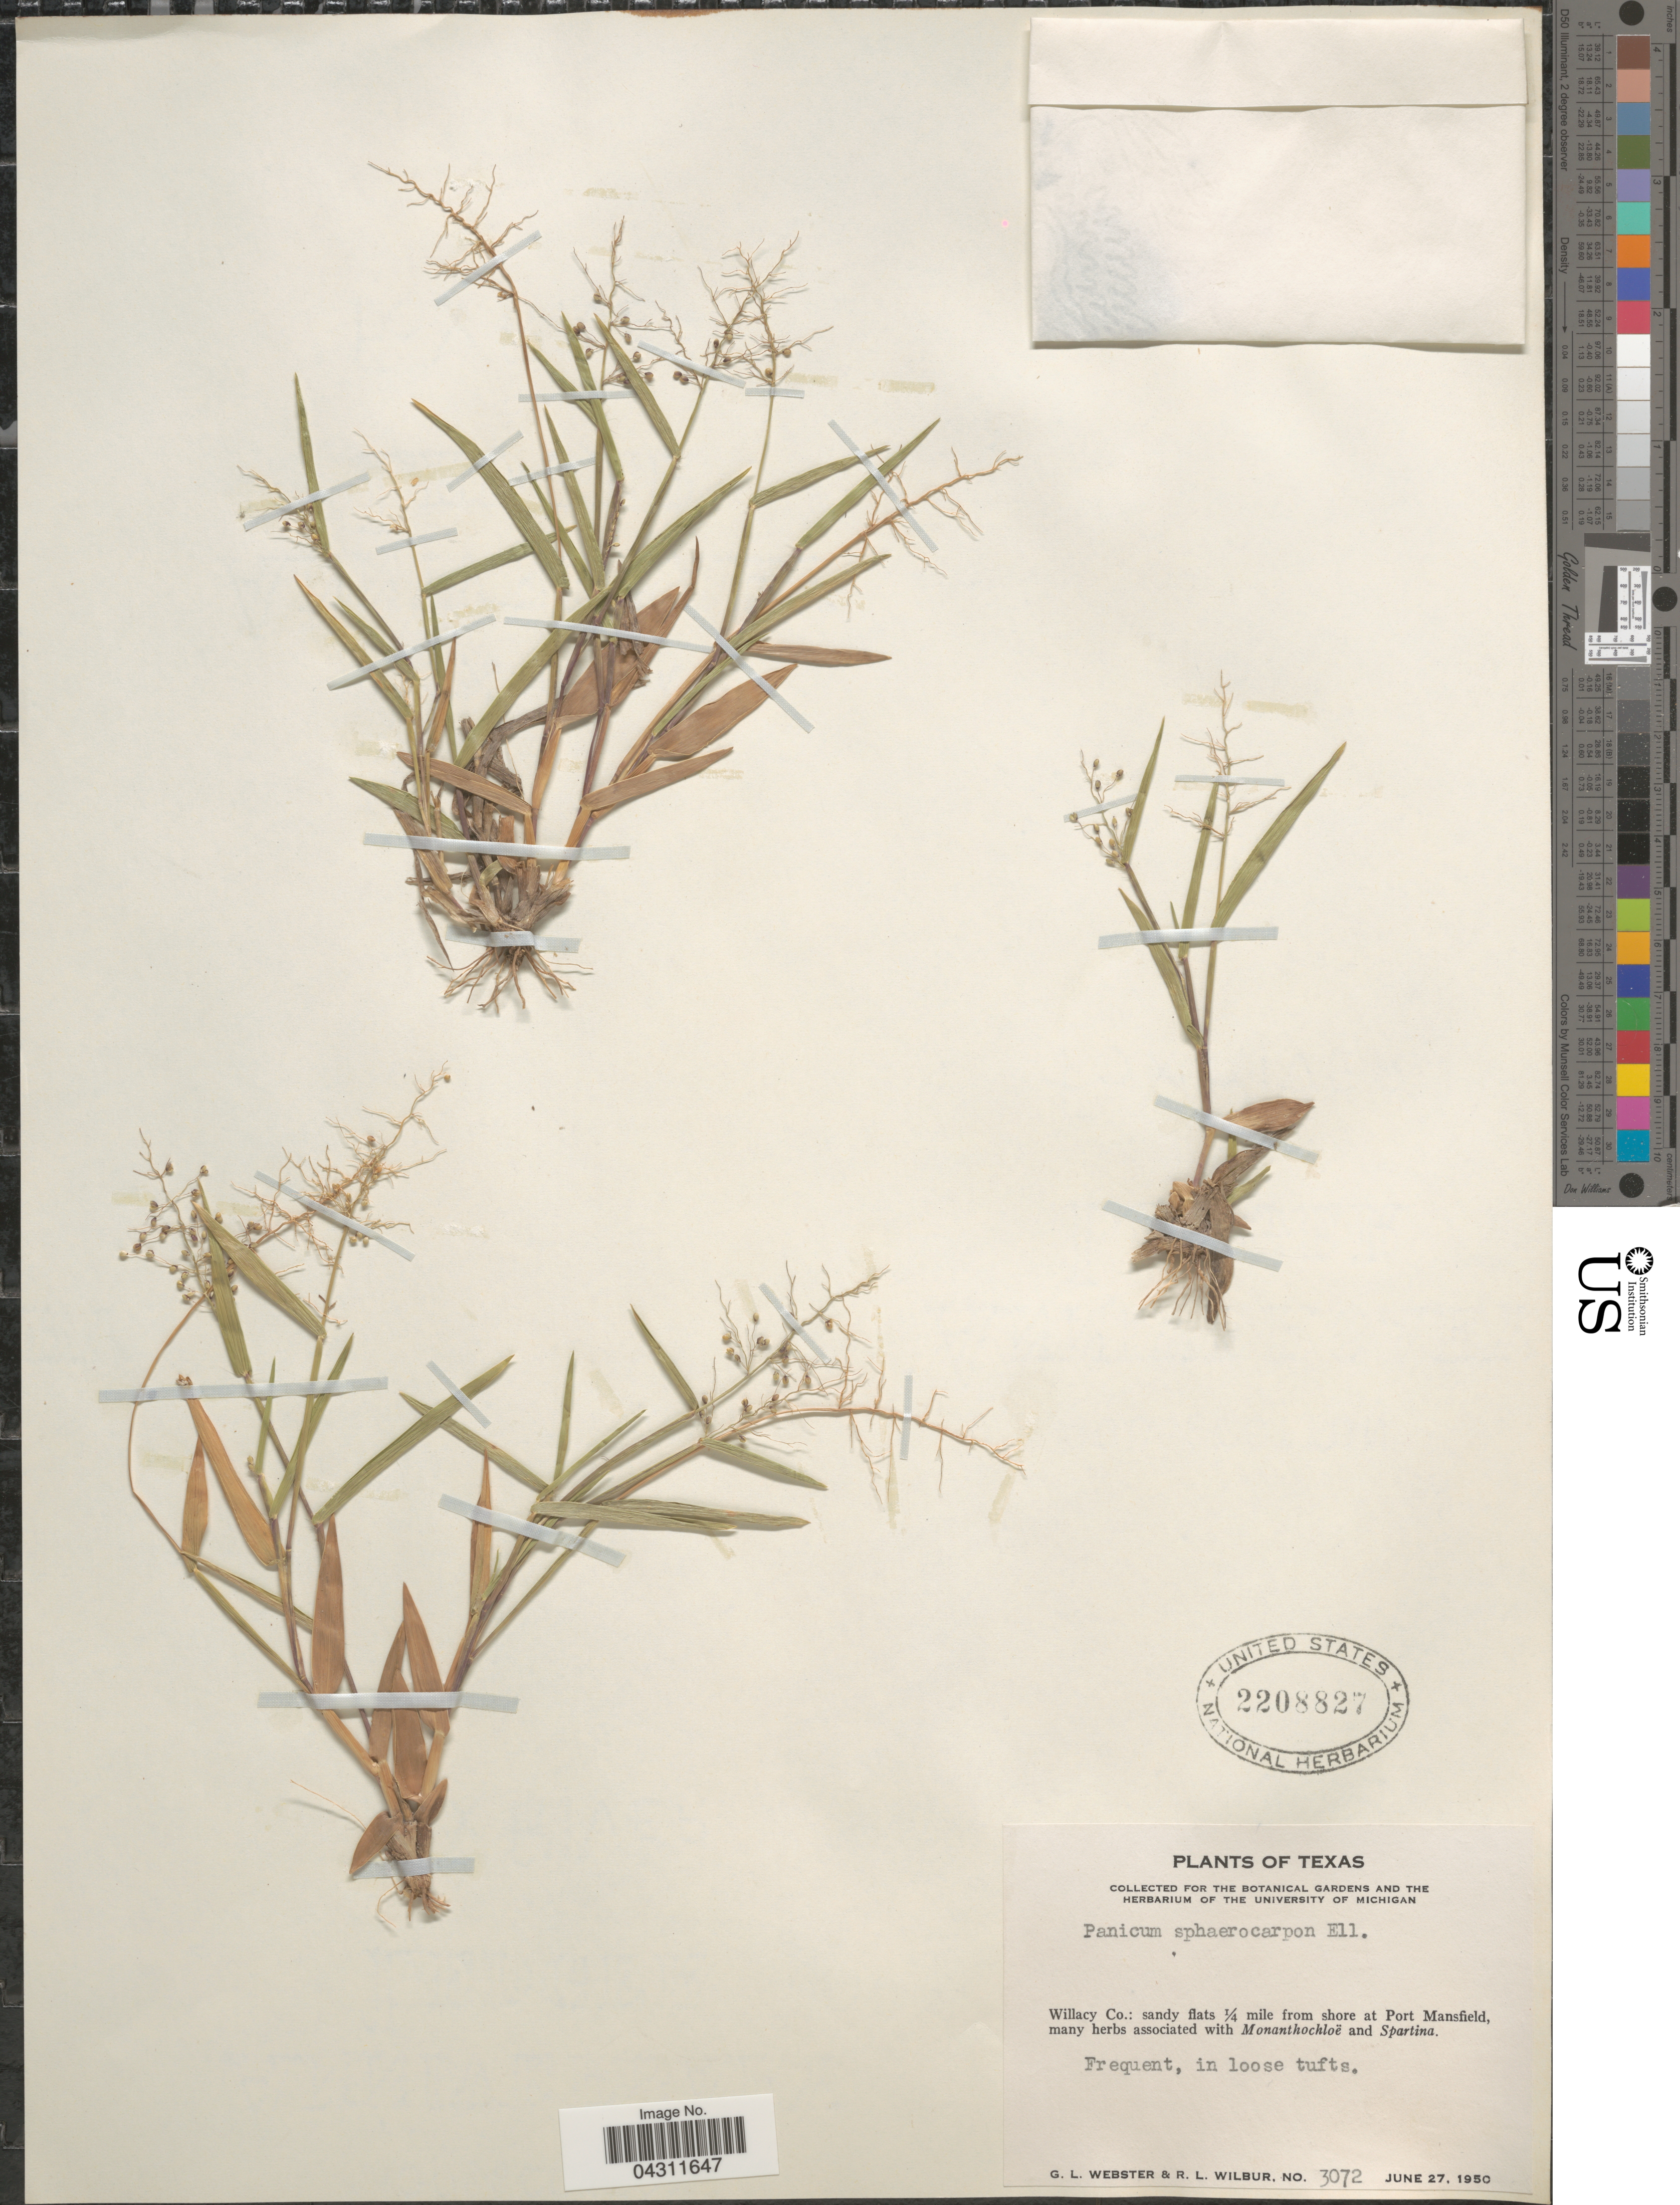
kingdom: Plantae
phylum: Tracheophyta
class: Liliopsida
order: Poales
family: Poaceae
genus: Dichanthelium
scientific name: Dichanthelium strigosum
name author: (Muhl. ex Elliott) Freckmann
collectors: G. L. Webster & R. L. Wilbur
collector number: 3072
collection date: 1950-06-27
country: United States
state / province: Texas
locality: Willacy Co.: sandy flats ¼ mile from shore at Port Mansfield.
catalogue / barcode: US 2208827